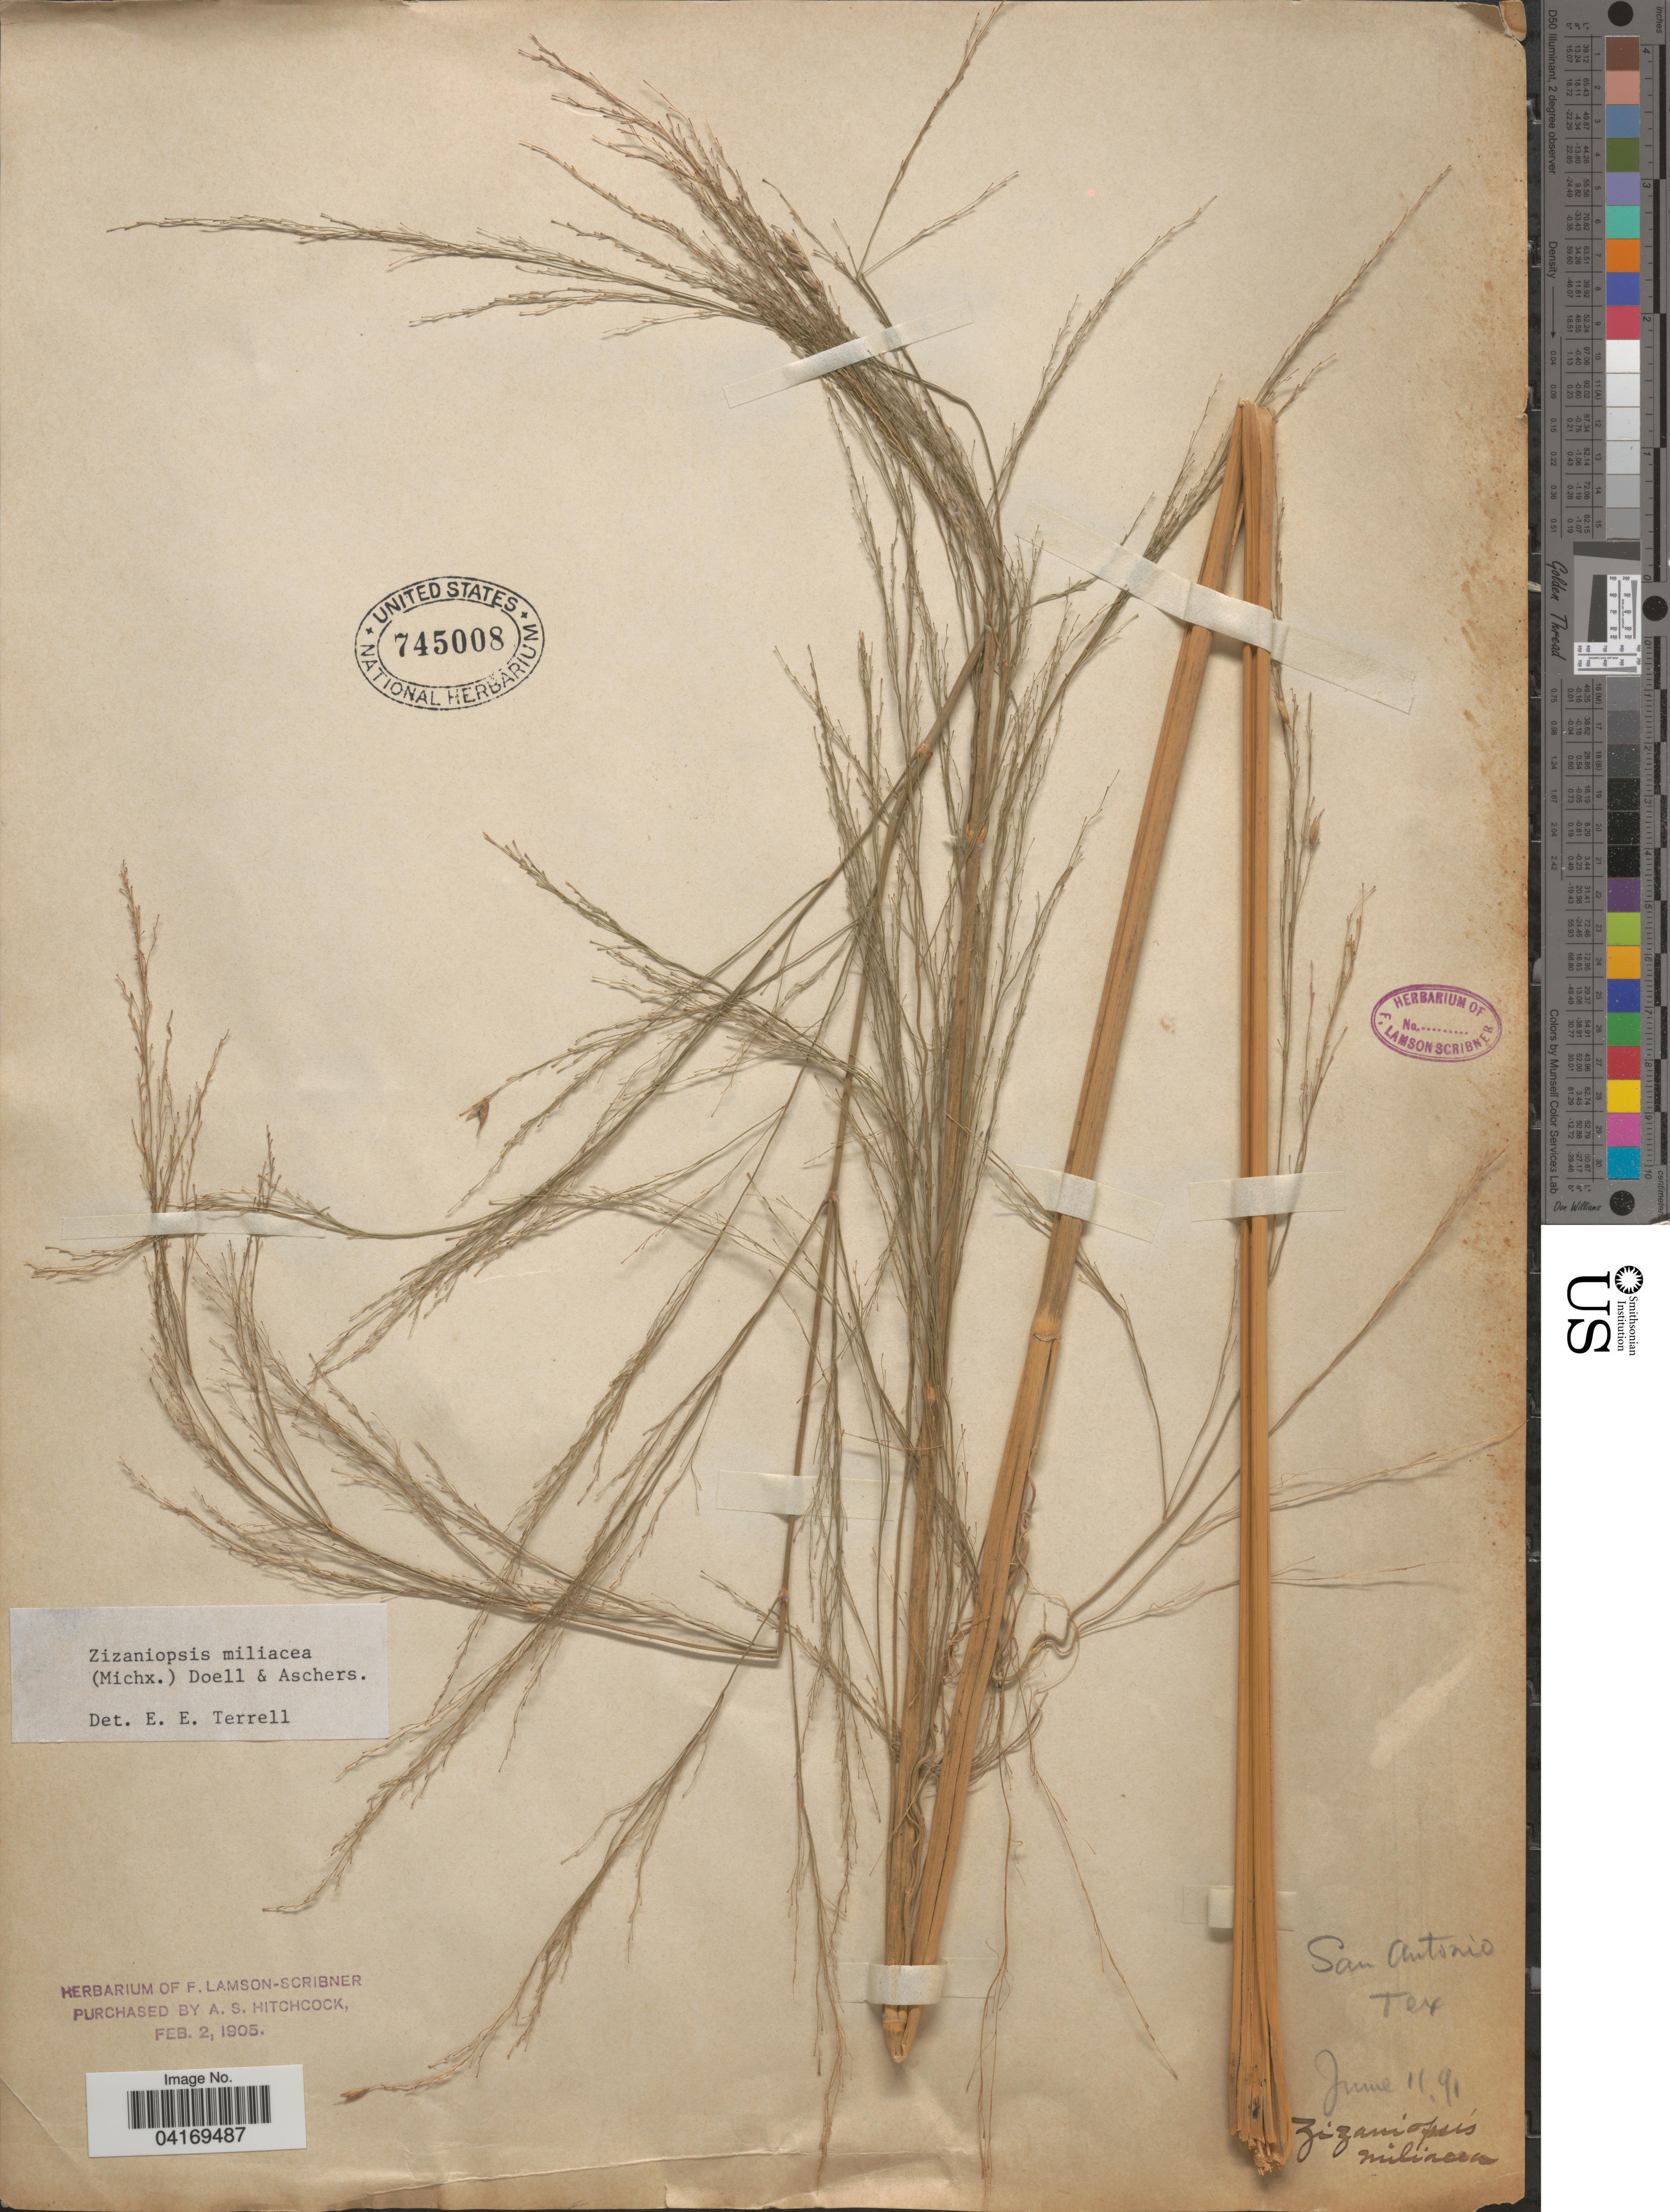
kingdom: Plantae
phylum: Tracheophyta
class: Liliopsida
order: Poales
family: Poaceae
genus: Zizaniopsis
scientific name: Zizaniopsis miliacea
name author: (Michx.) Döll & Asch.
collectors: ex herb. F. Lamson Scribner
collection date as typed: Transcribed d/m/y: 11/6/91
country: United States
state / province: Texas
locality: San Antonio.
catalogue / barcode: US 745008